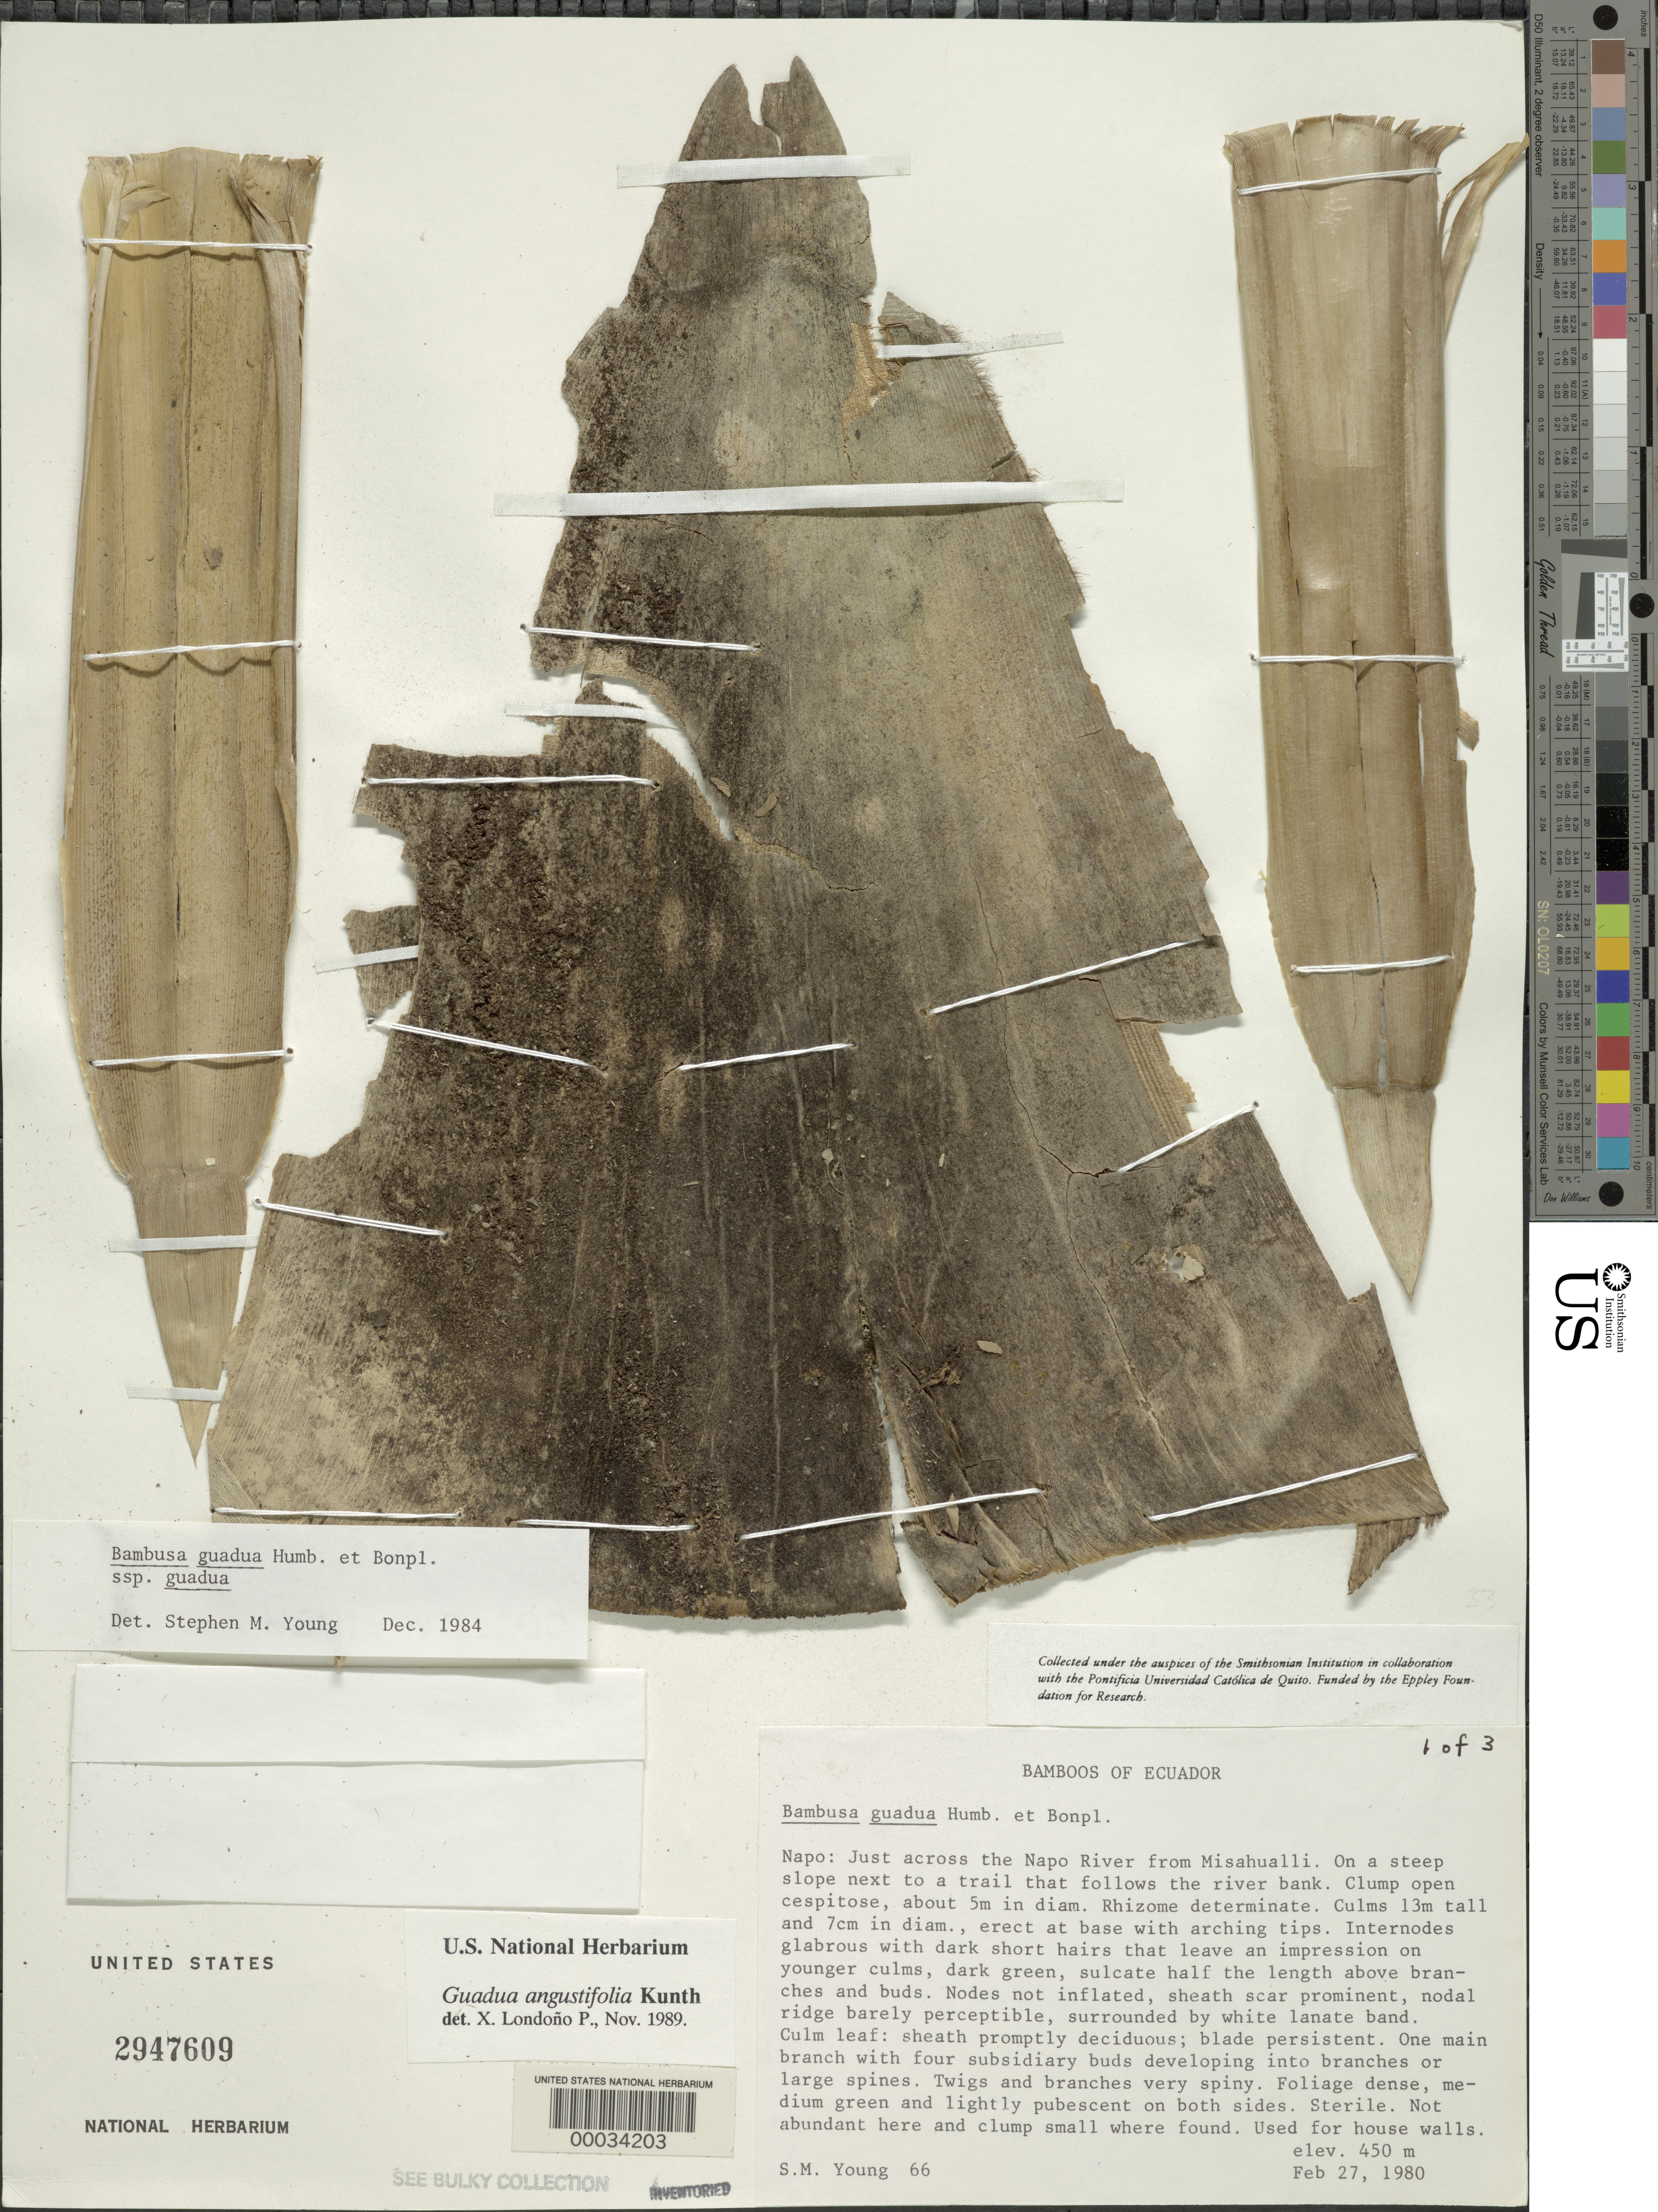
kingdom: Plantae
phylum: Tracheophyta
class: Liliopsida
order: Poales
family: Poaceae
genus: Guadua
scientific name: Guadua angustifolia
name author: Kunth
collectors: S. Young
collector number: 66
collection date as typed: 27 Feb 1980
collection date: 1980-02-27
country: Ecuador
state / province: Napo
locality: Just across the Napo River from misahualli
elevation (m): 450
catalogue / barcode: US 2947609